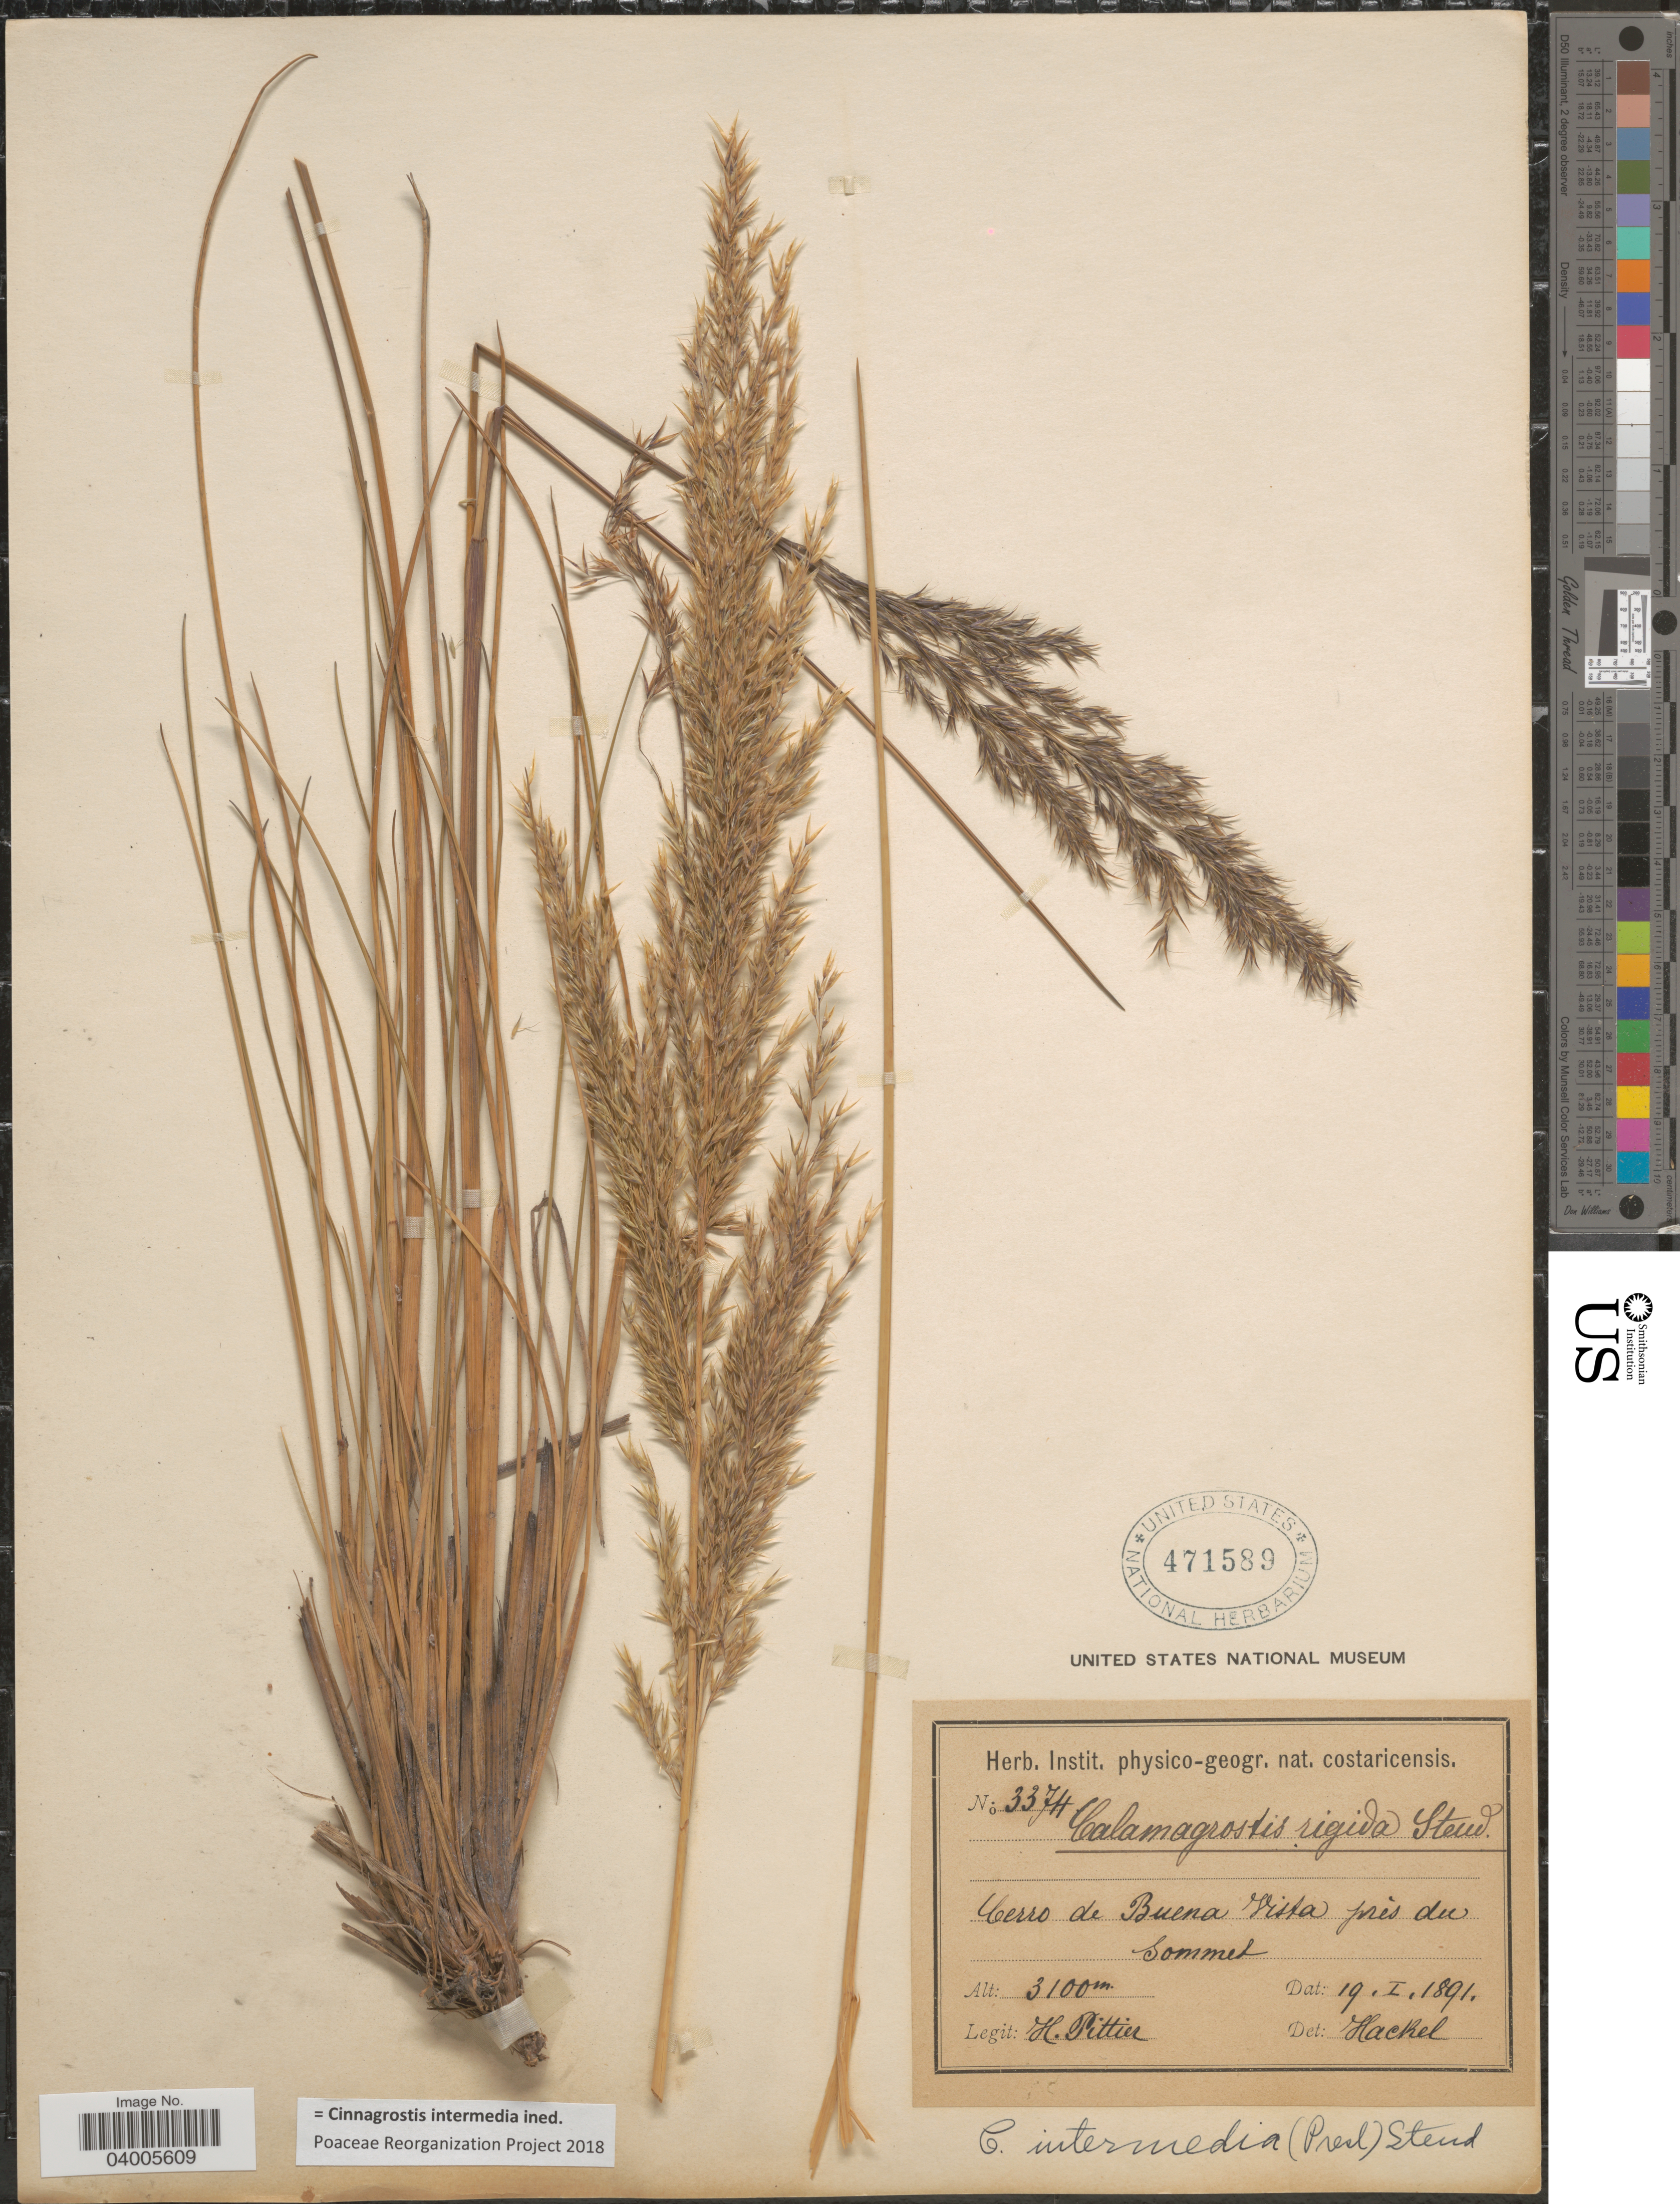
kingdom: Plantae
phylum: Tracheophyta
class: Liliopsida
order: Poales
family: Poaceae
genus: Cinnagrostis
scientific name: Cinnagrostis intermedia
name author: (J. Presl) P.M. Peterson et al.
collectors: H. F. Pittier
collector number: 3374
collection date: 1891-01-19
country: Costa Rica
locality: Cerro de Buena Vista près du sommet.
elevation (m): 3100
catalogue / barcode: US 471589